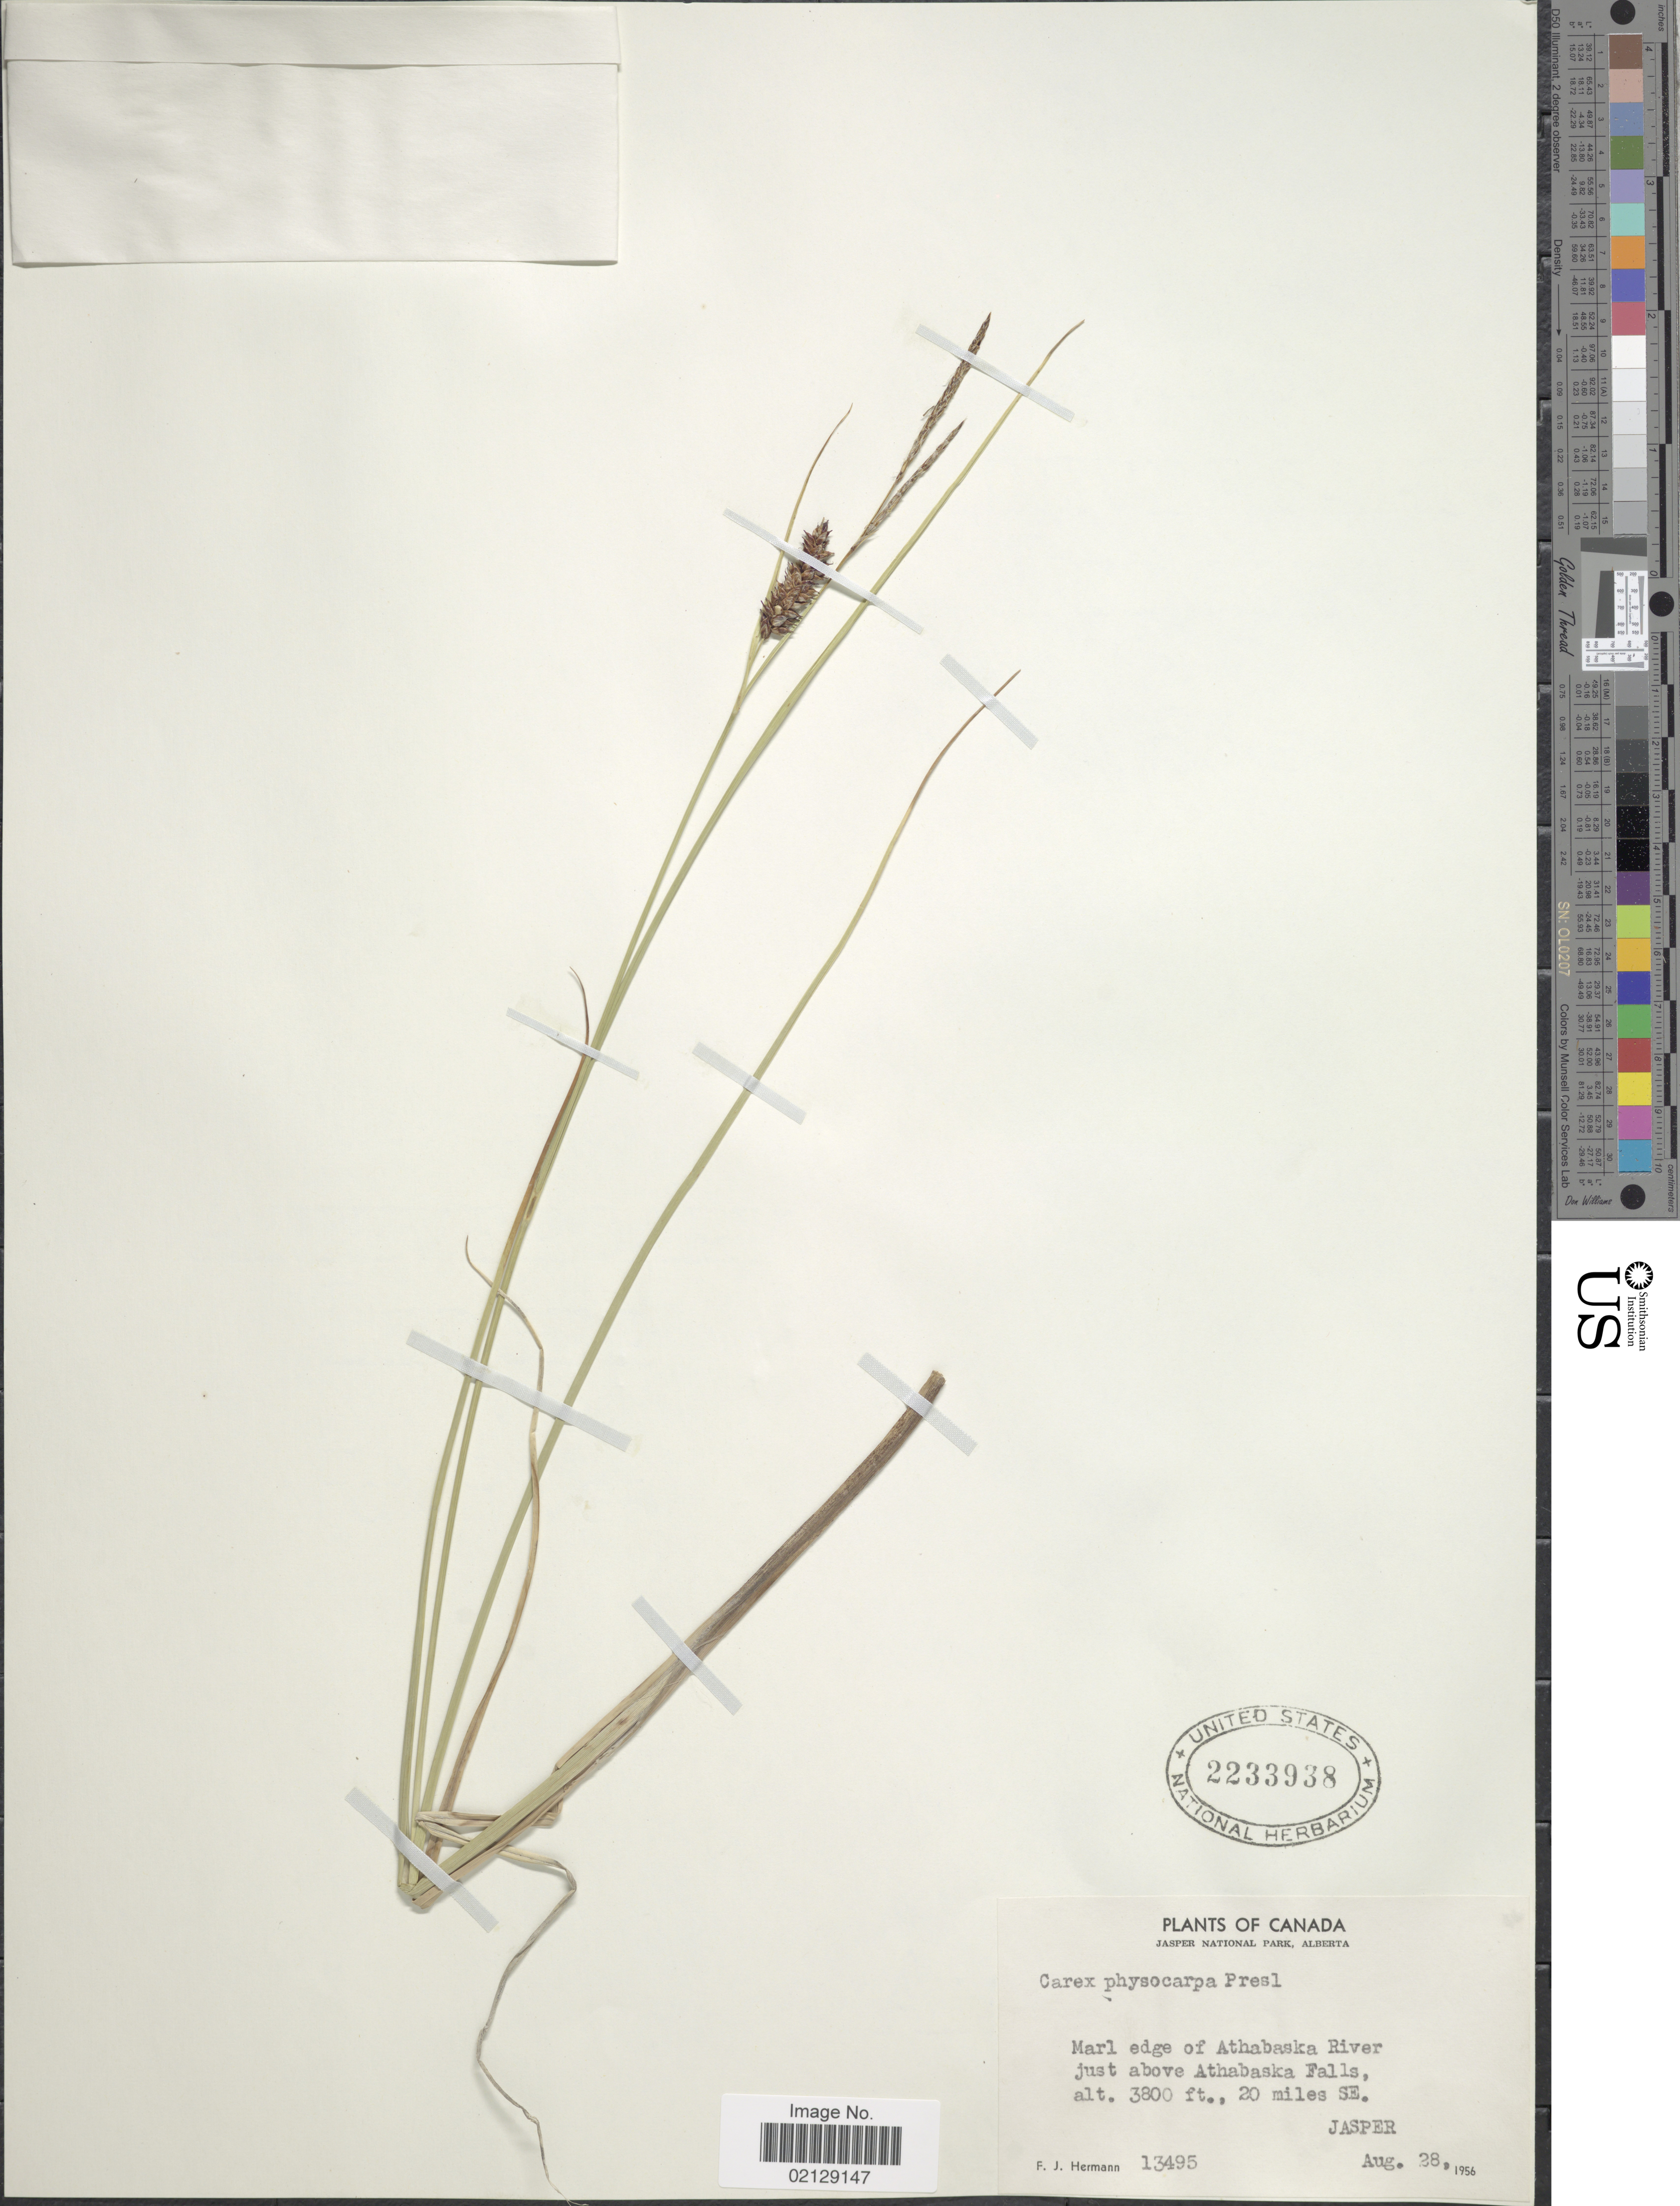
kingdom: Plantae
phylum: Tracheophyta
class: Liliopsida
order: Poales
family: Cyperaceae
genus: Carex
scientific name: Carex saxatilis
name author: L.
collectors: F. J. Hermann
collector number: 13495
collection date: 1956-08-28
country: Canada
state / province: Alberta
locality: Jasper National Park, Alberta, Marl edge of Athabaska River just above Athabaska Falls, 20 mile SE, Jasper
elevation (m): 1158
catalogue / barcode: US 2233938